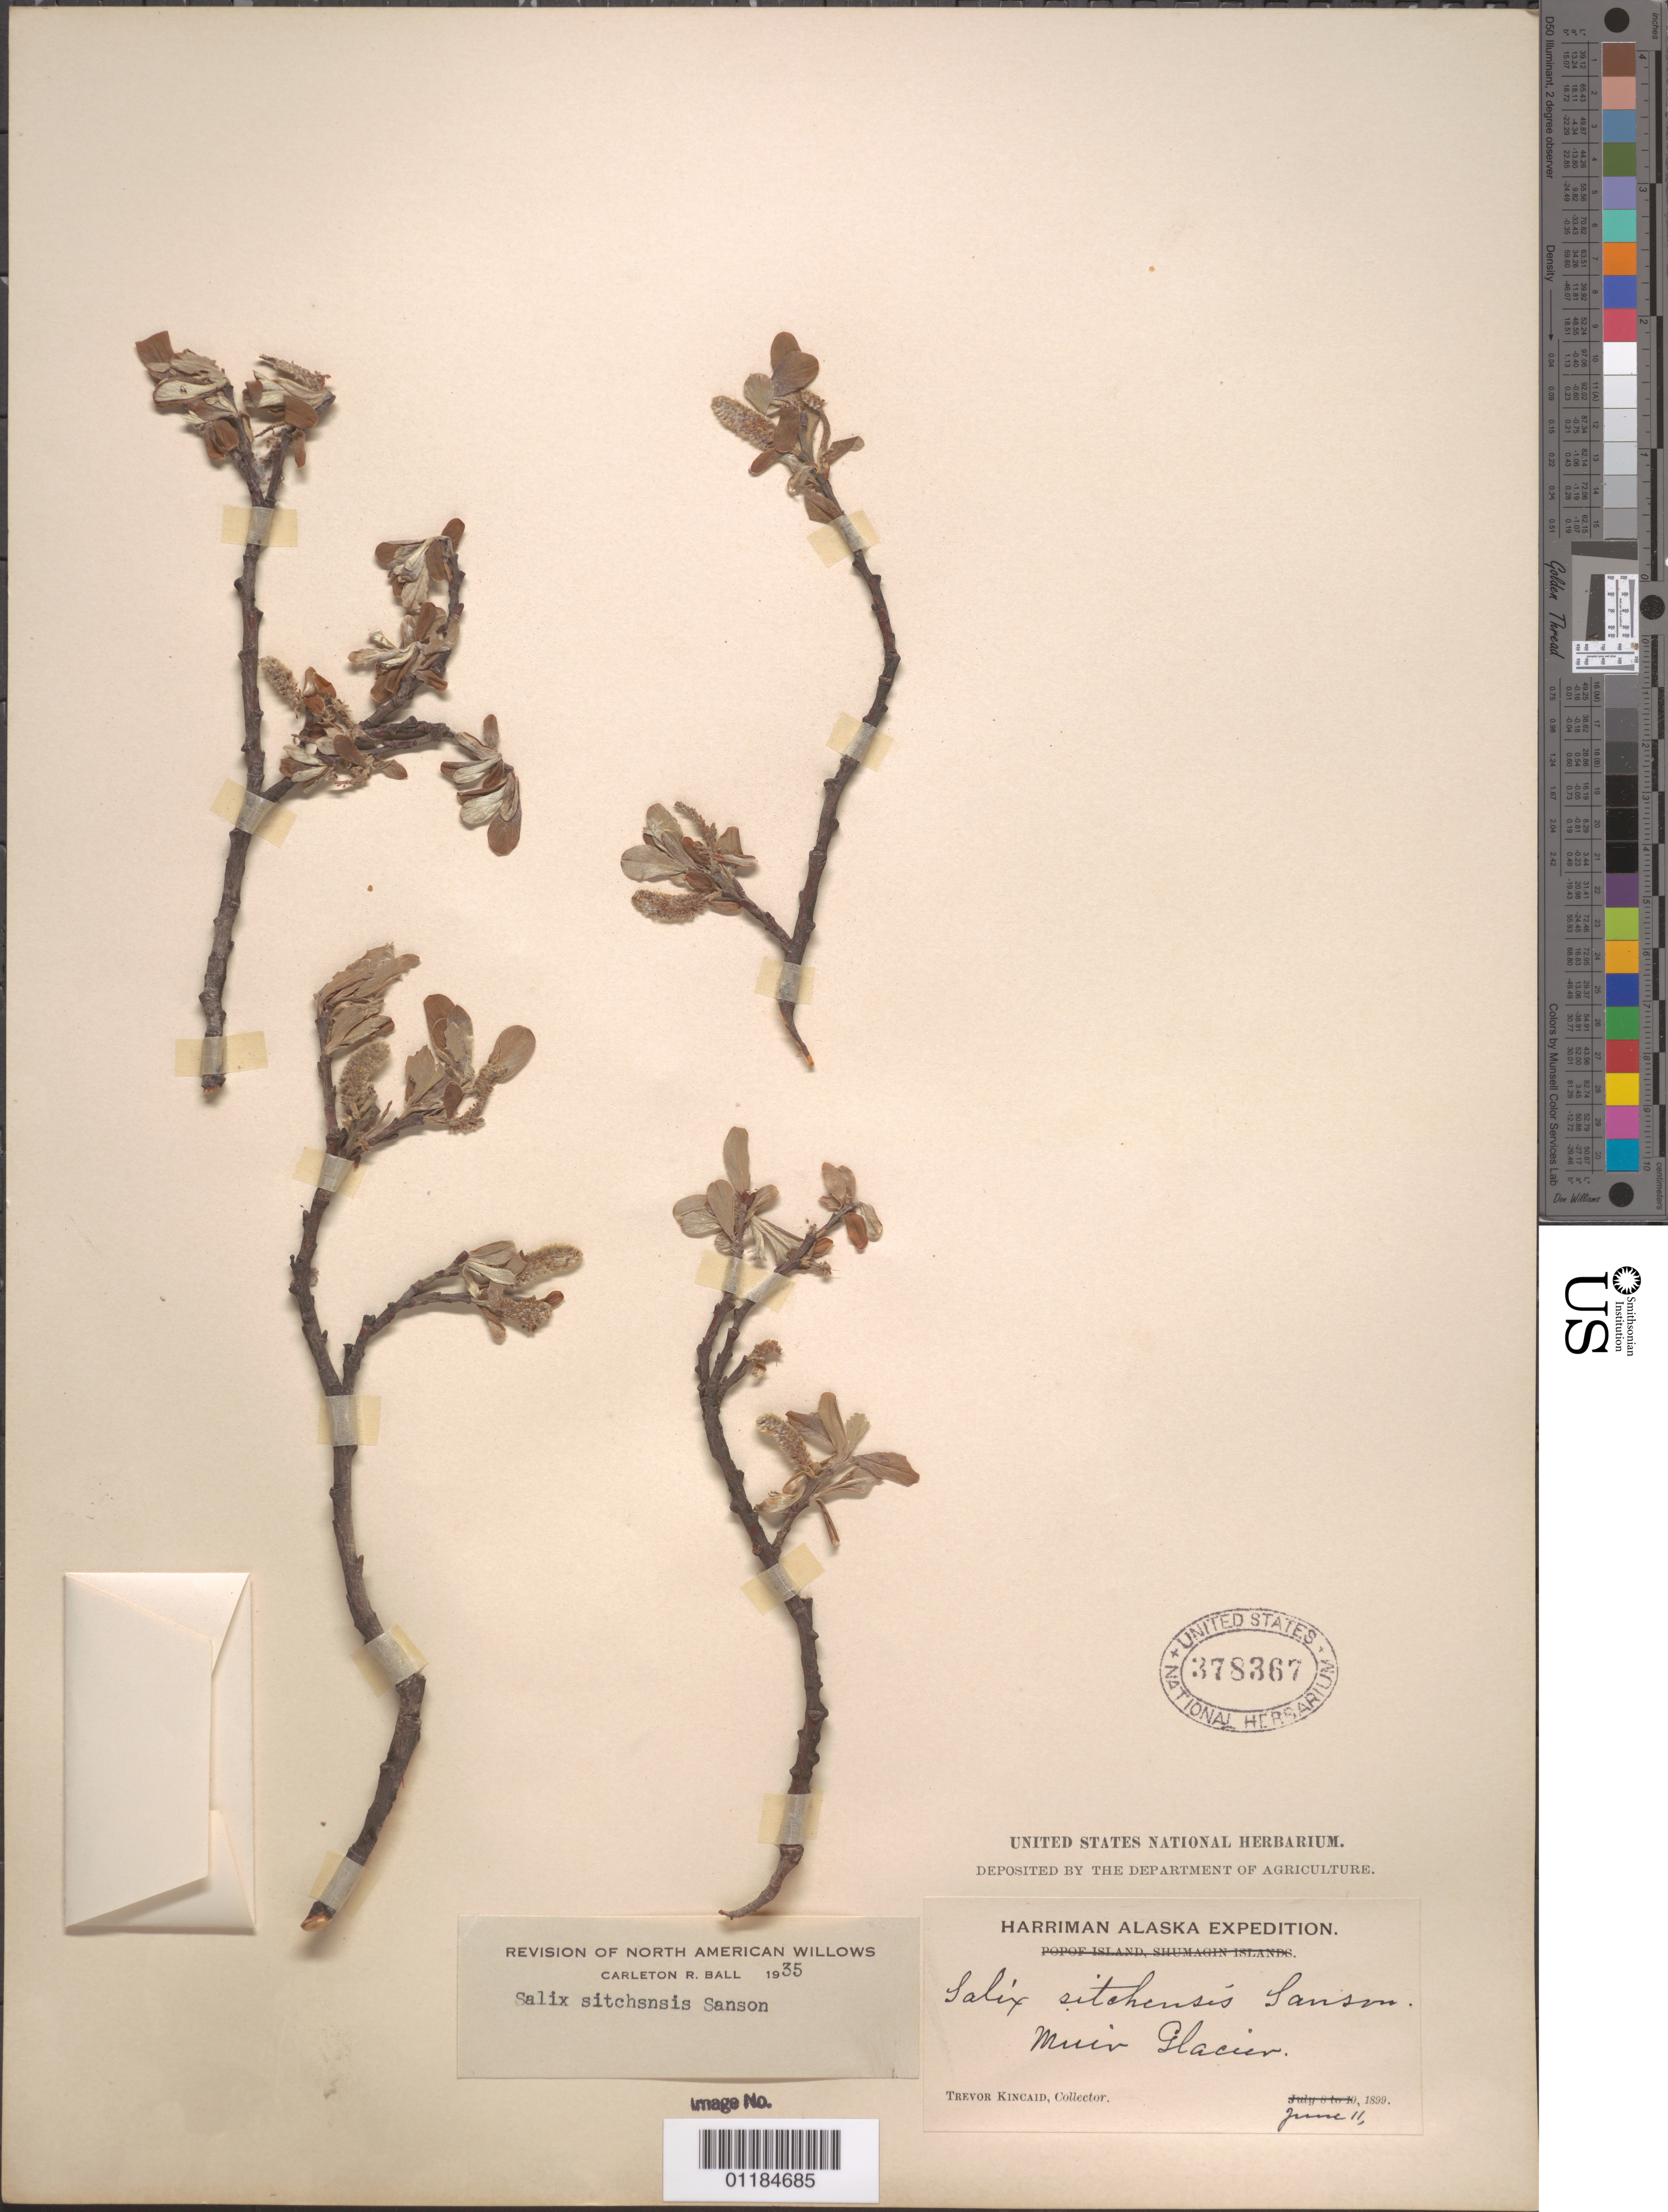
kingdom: Plantae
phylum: Tracheophyta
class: Magnoliopsida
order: Malpighiales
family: Salicaceae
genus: Salix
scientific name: Salix sitchensis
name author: Sanson ex Bong.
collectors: T. C. Kincaid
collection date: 1899-06-11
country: United States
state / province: Alaska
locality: Muir Glacier.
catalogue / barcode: US 378367